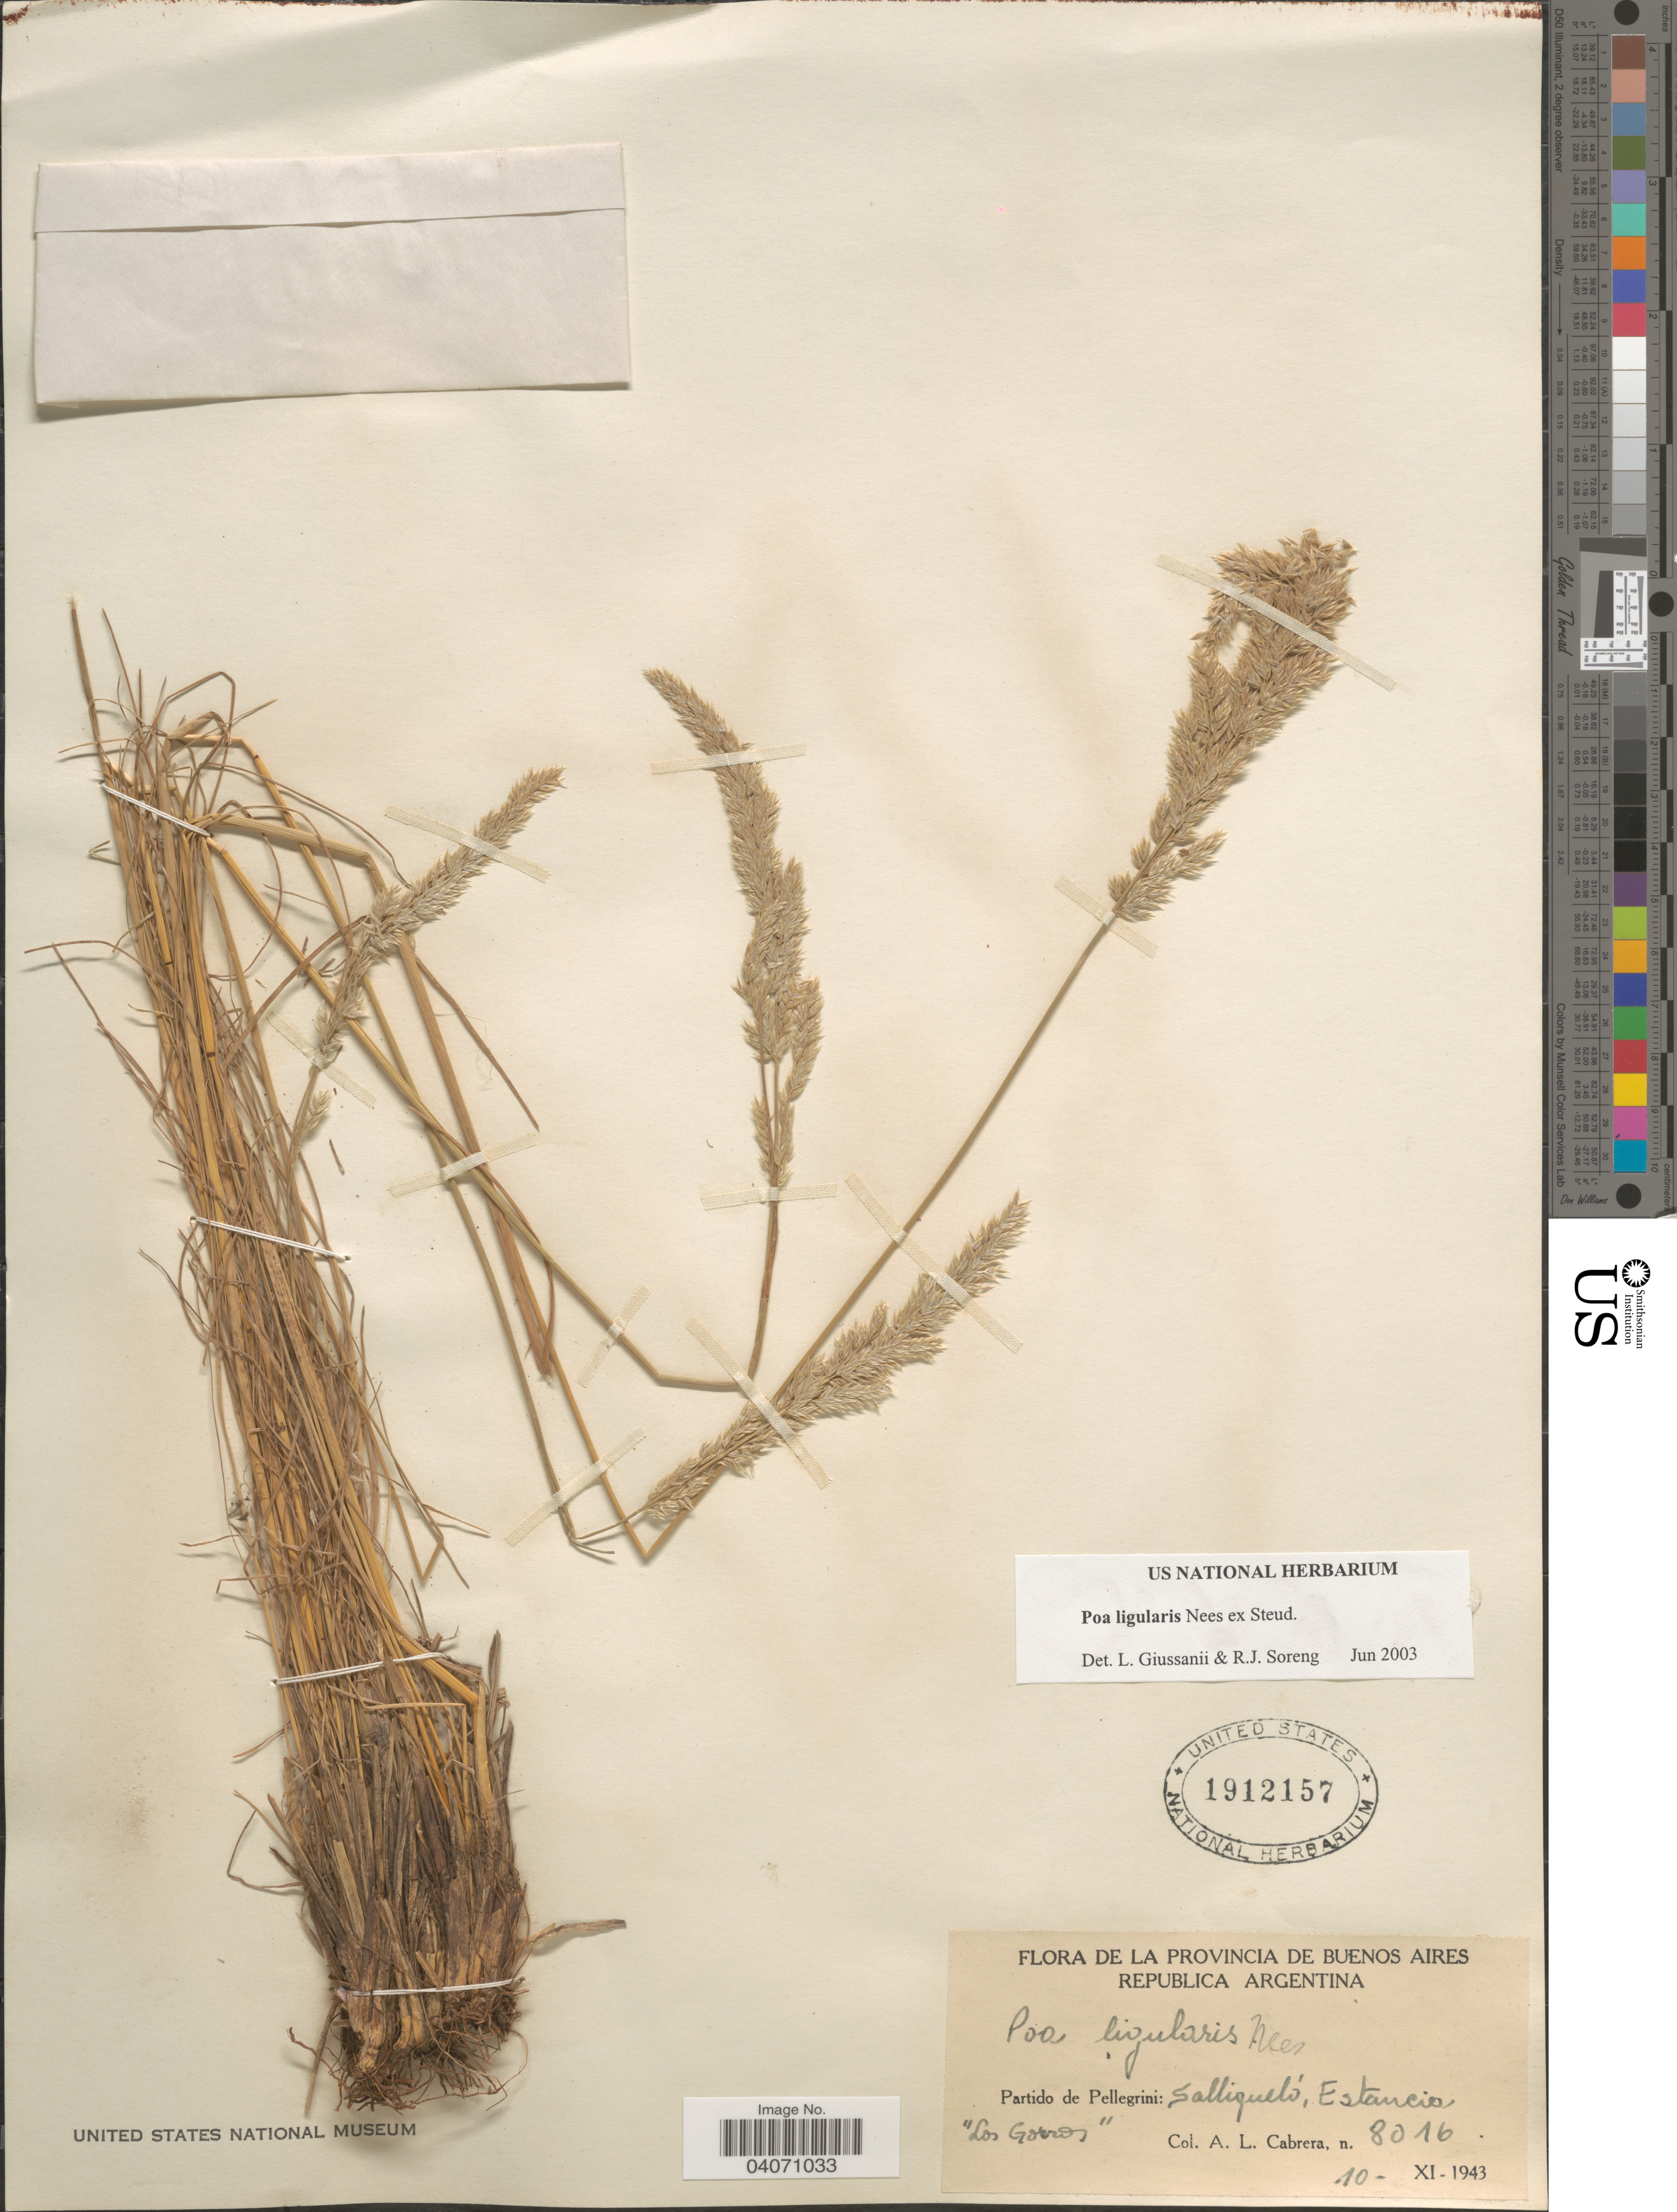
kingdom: Plantae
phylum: Tracheophyta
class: Liliopsida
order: Poales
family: Poaceae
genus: Poa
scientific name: Poa ligularis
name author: Nees ex Steud.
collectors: A. L. Cabrera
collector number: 8016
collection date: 1943-11-10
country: Argentina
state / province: Buenos Aires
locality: Partido de Pellegrini: Salliqueló, Estancia "Los Gorros".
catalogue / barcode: US 1912157